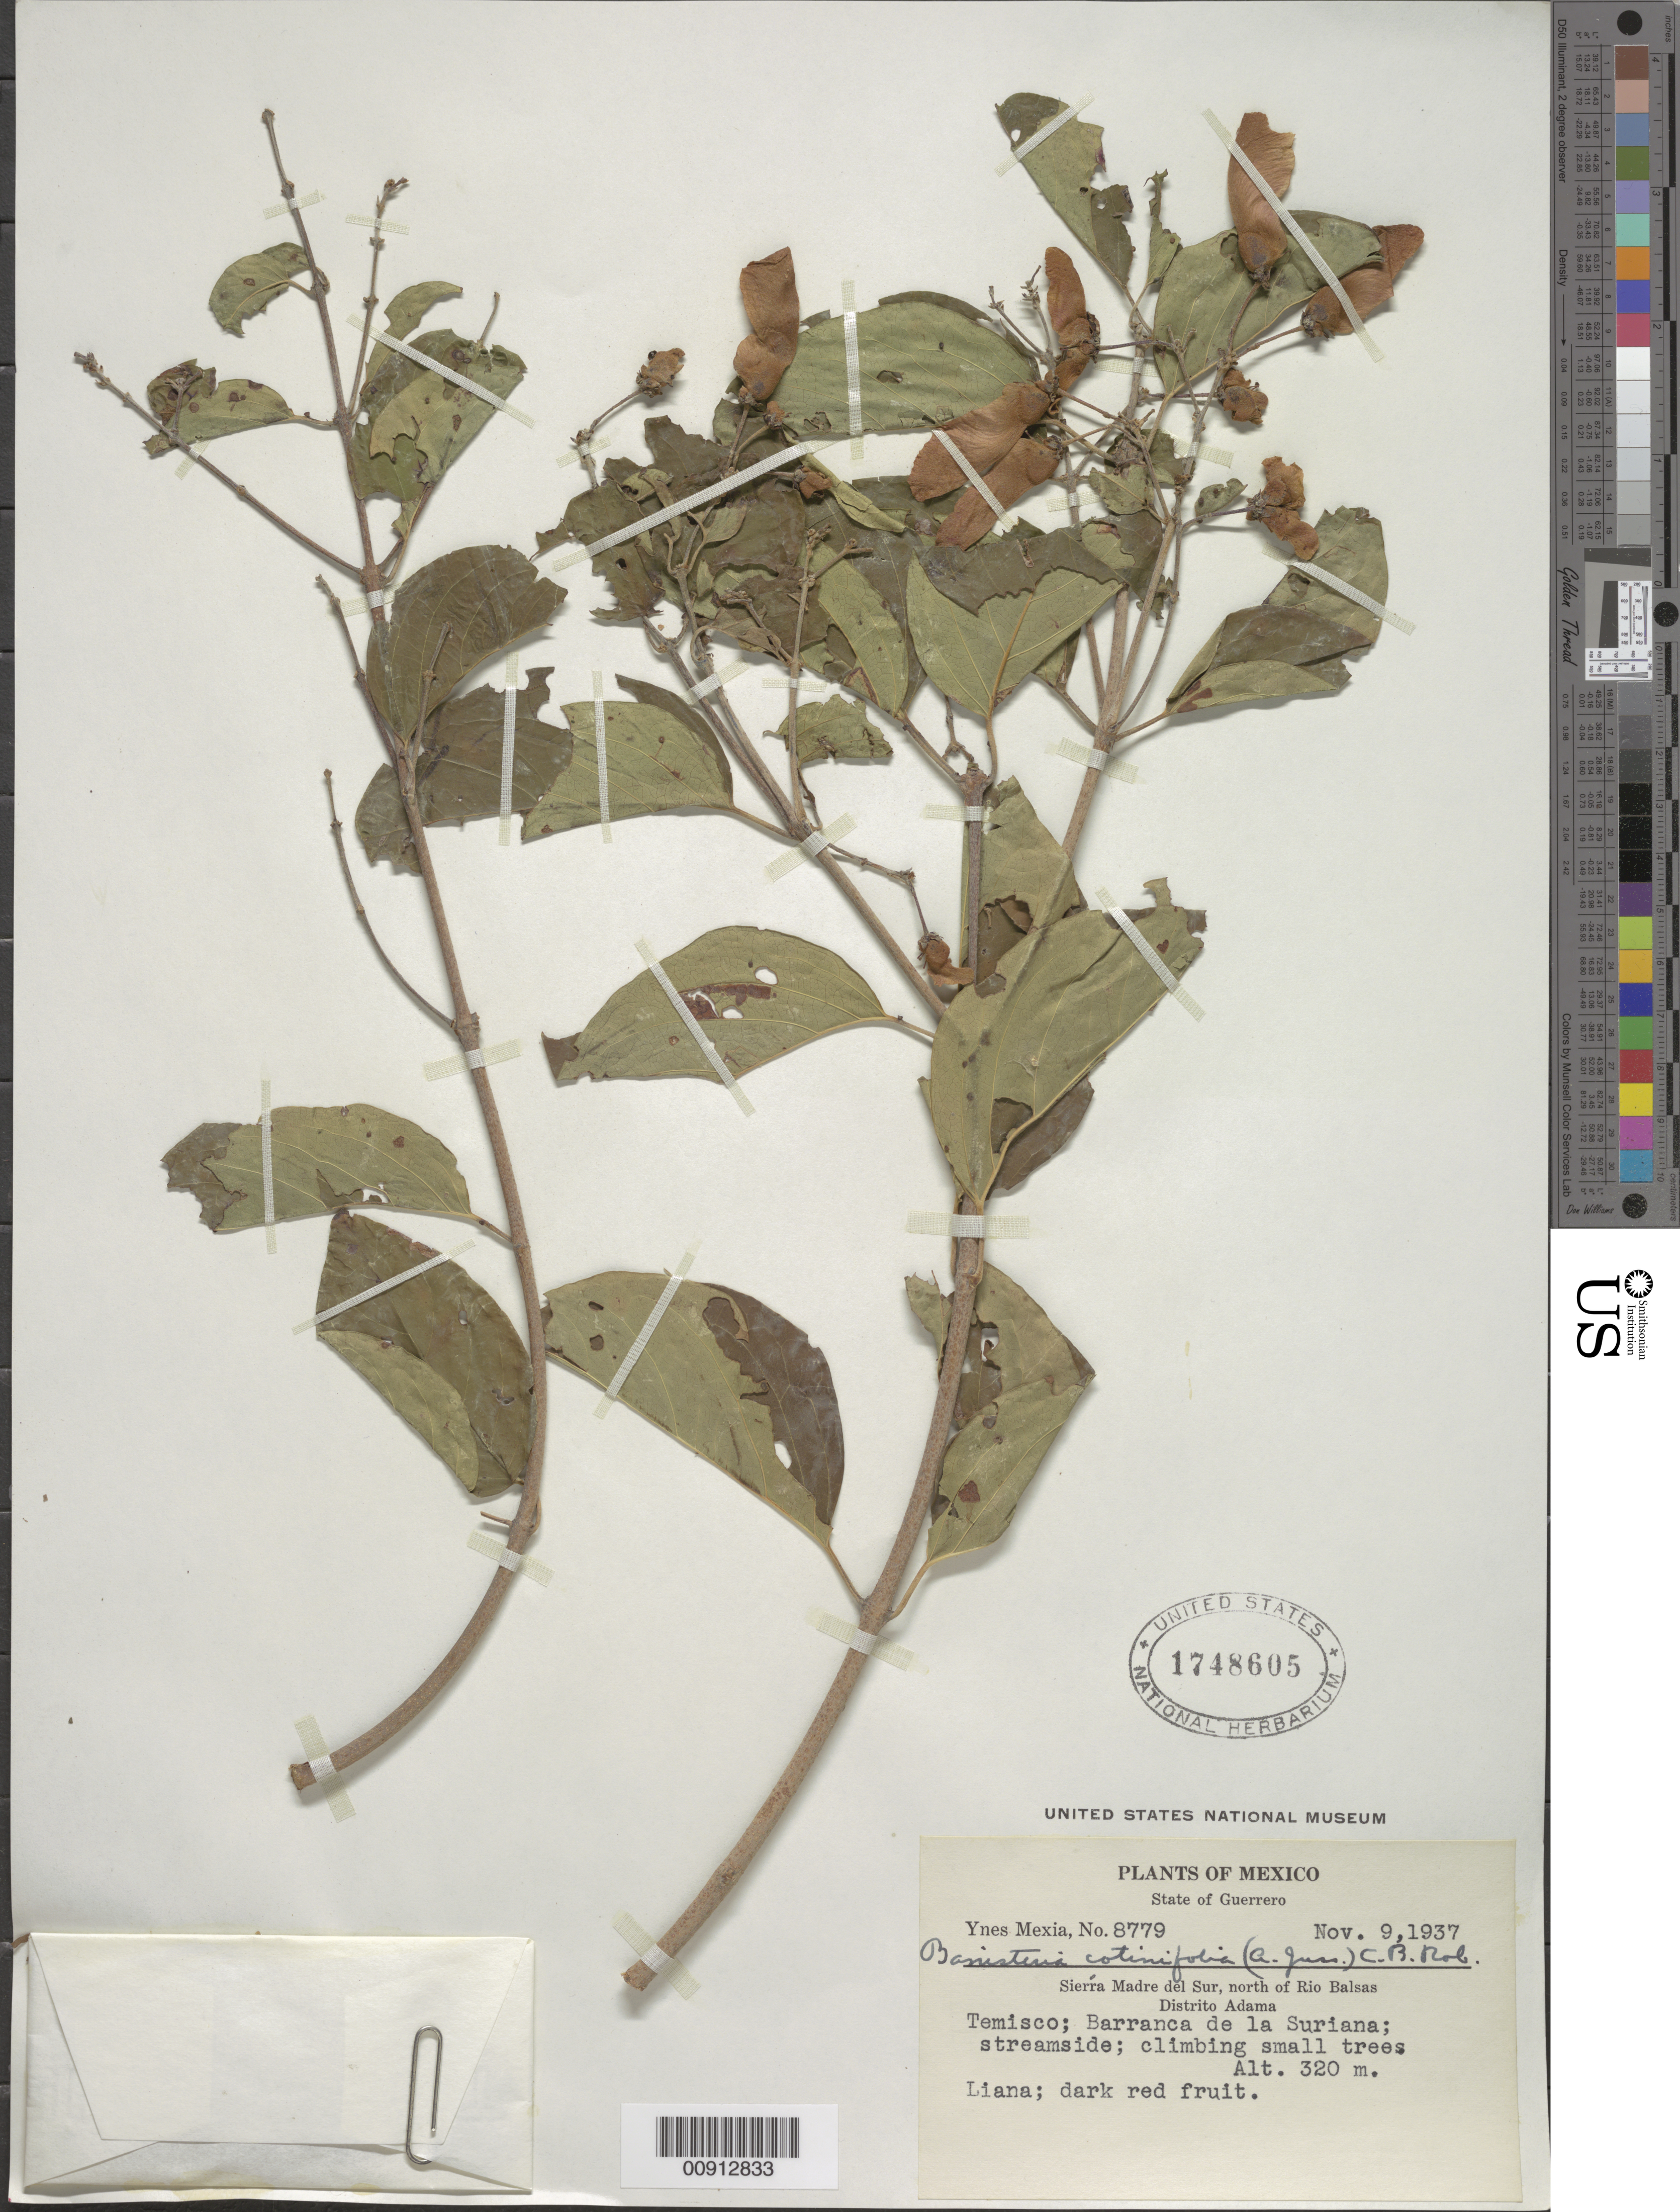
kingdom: Plantae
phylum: Tracheophyta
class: Magnoliopsida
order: Malpighiales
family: Malpighiaceae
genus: Heteropterys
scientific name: Heteropterys cotinifolia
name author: A. Juss.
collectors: Y. Mexia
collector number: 8779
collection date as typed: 09 Nov 1937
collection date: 1937-11-09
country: Mexico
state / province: Guerrero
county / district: Adama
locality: Temisco; Barranca de la Suriana. State of Guerrero. Sierra Madre del Sur, north of Río Balsas, Distrito Adama.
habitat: Streamside; climbing small trees.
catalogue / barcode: US 1748605